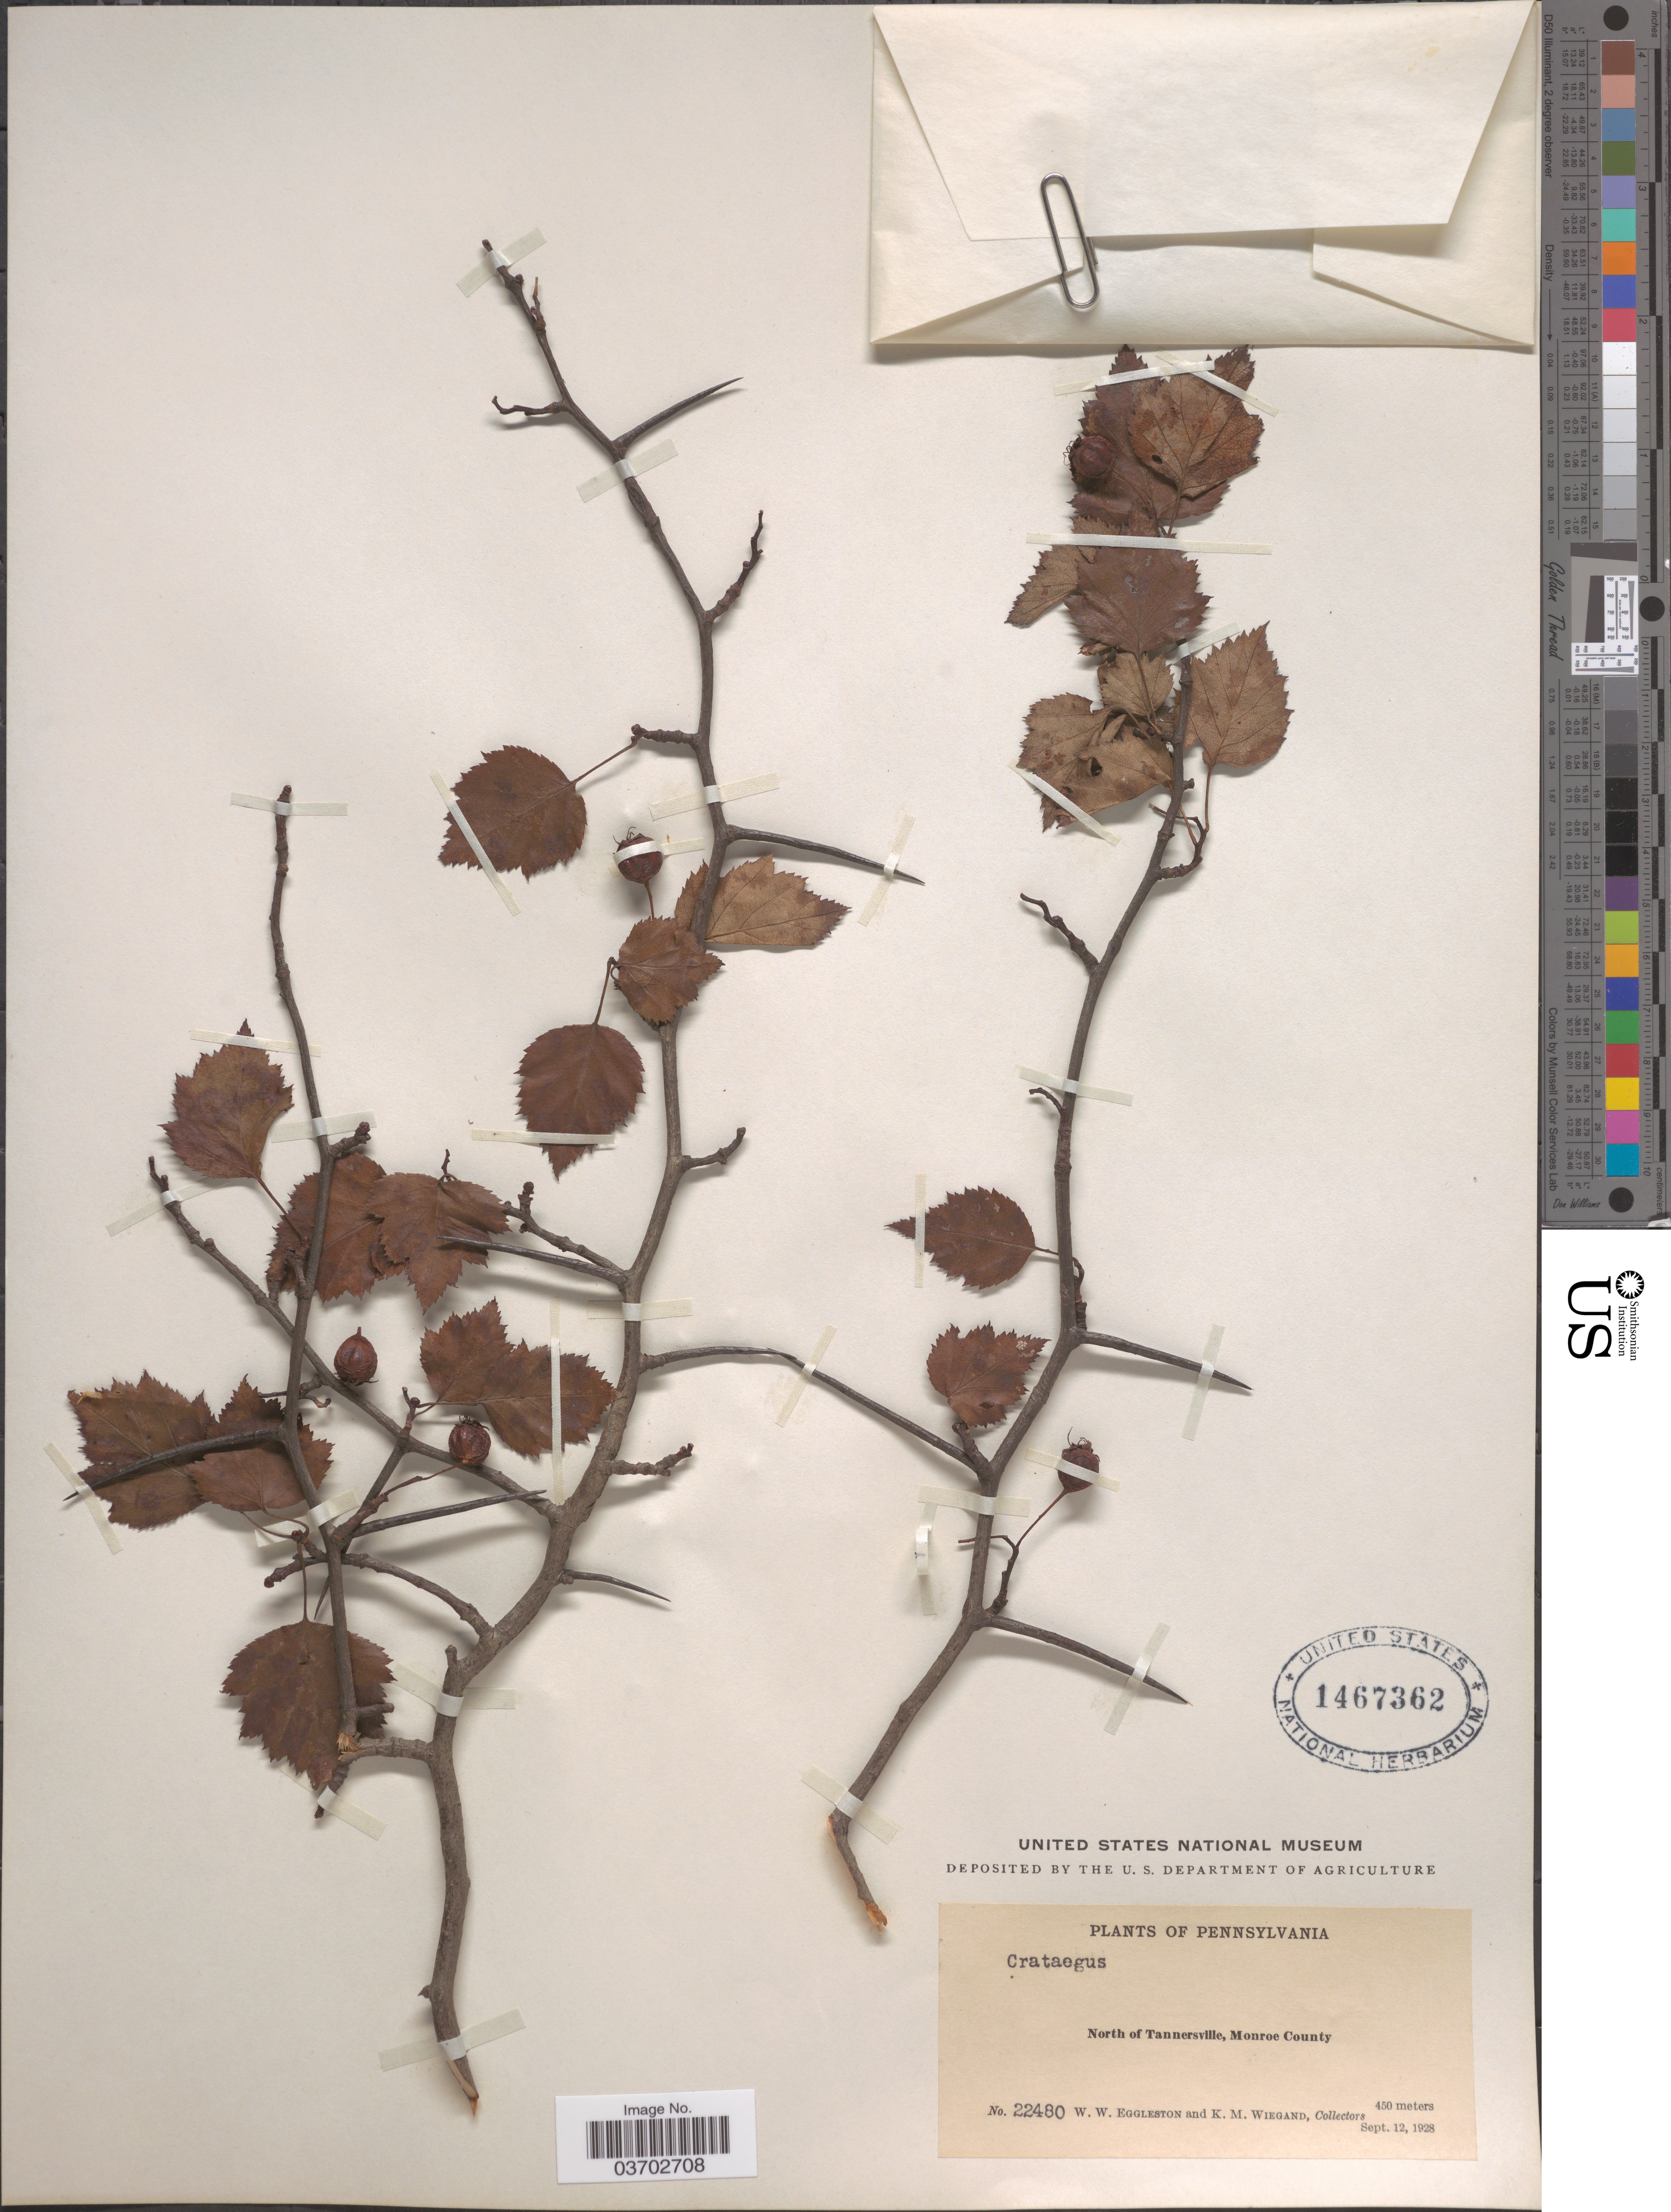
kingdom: Plantae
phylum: Tracheophyta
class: Magnoliopsida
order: Rosales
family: Rosaceae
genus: Crataegus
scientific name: Crataegus sp.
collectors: W. W. Eggleston & K. M. Wiegand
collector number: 22480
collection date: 1928-09-12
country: United States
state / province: Pennsylvania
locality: North of Tannersville, Monroe County.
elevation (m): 450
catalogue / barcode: US 1467362